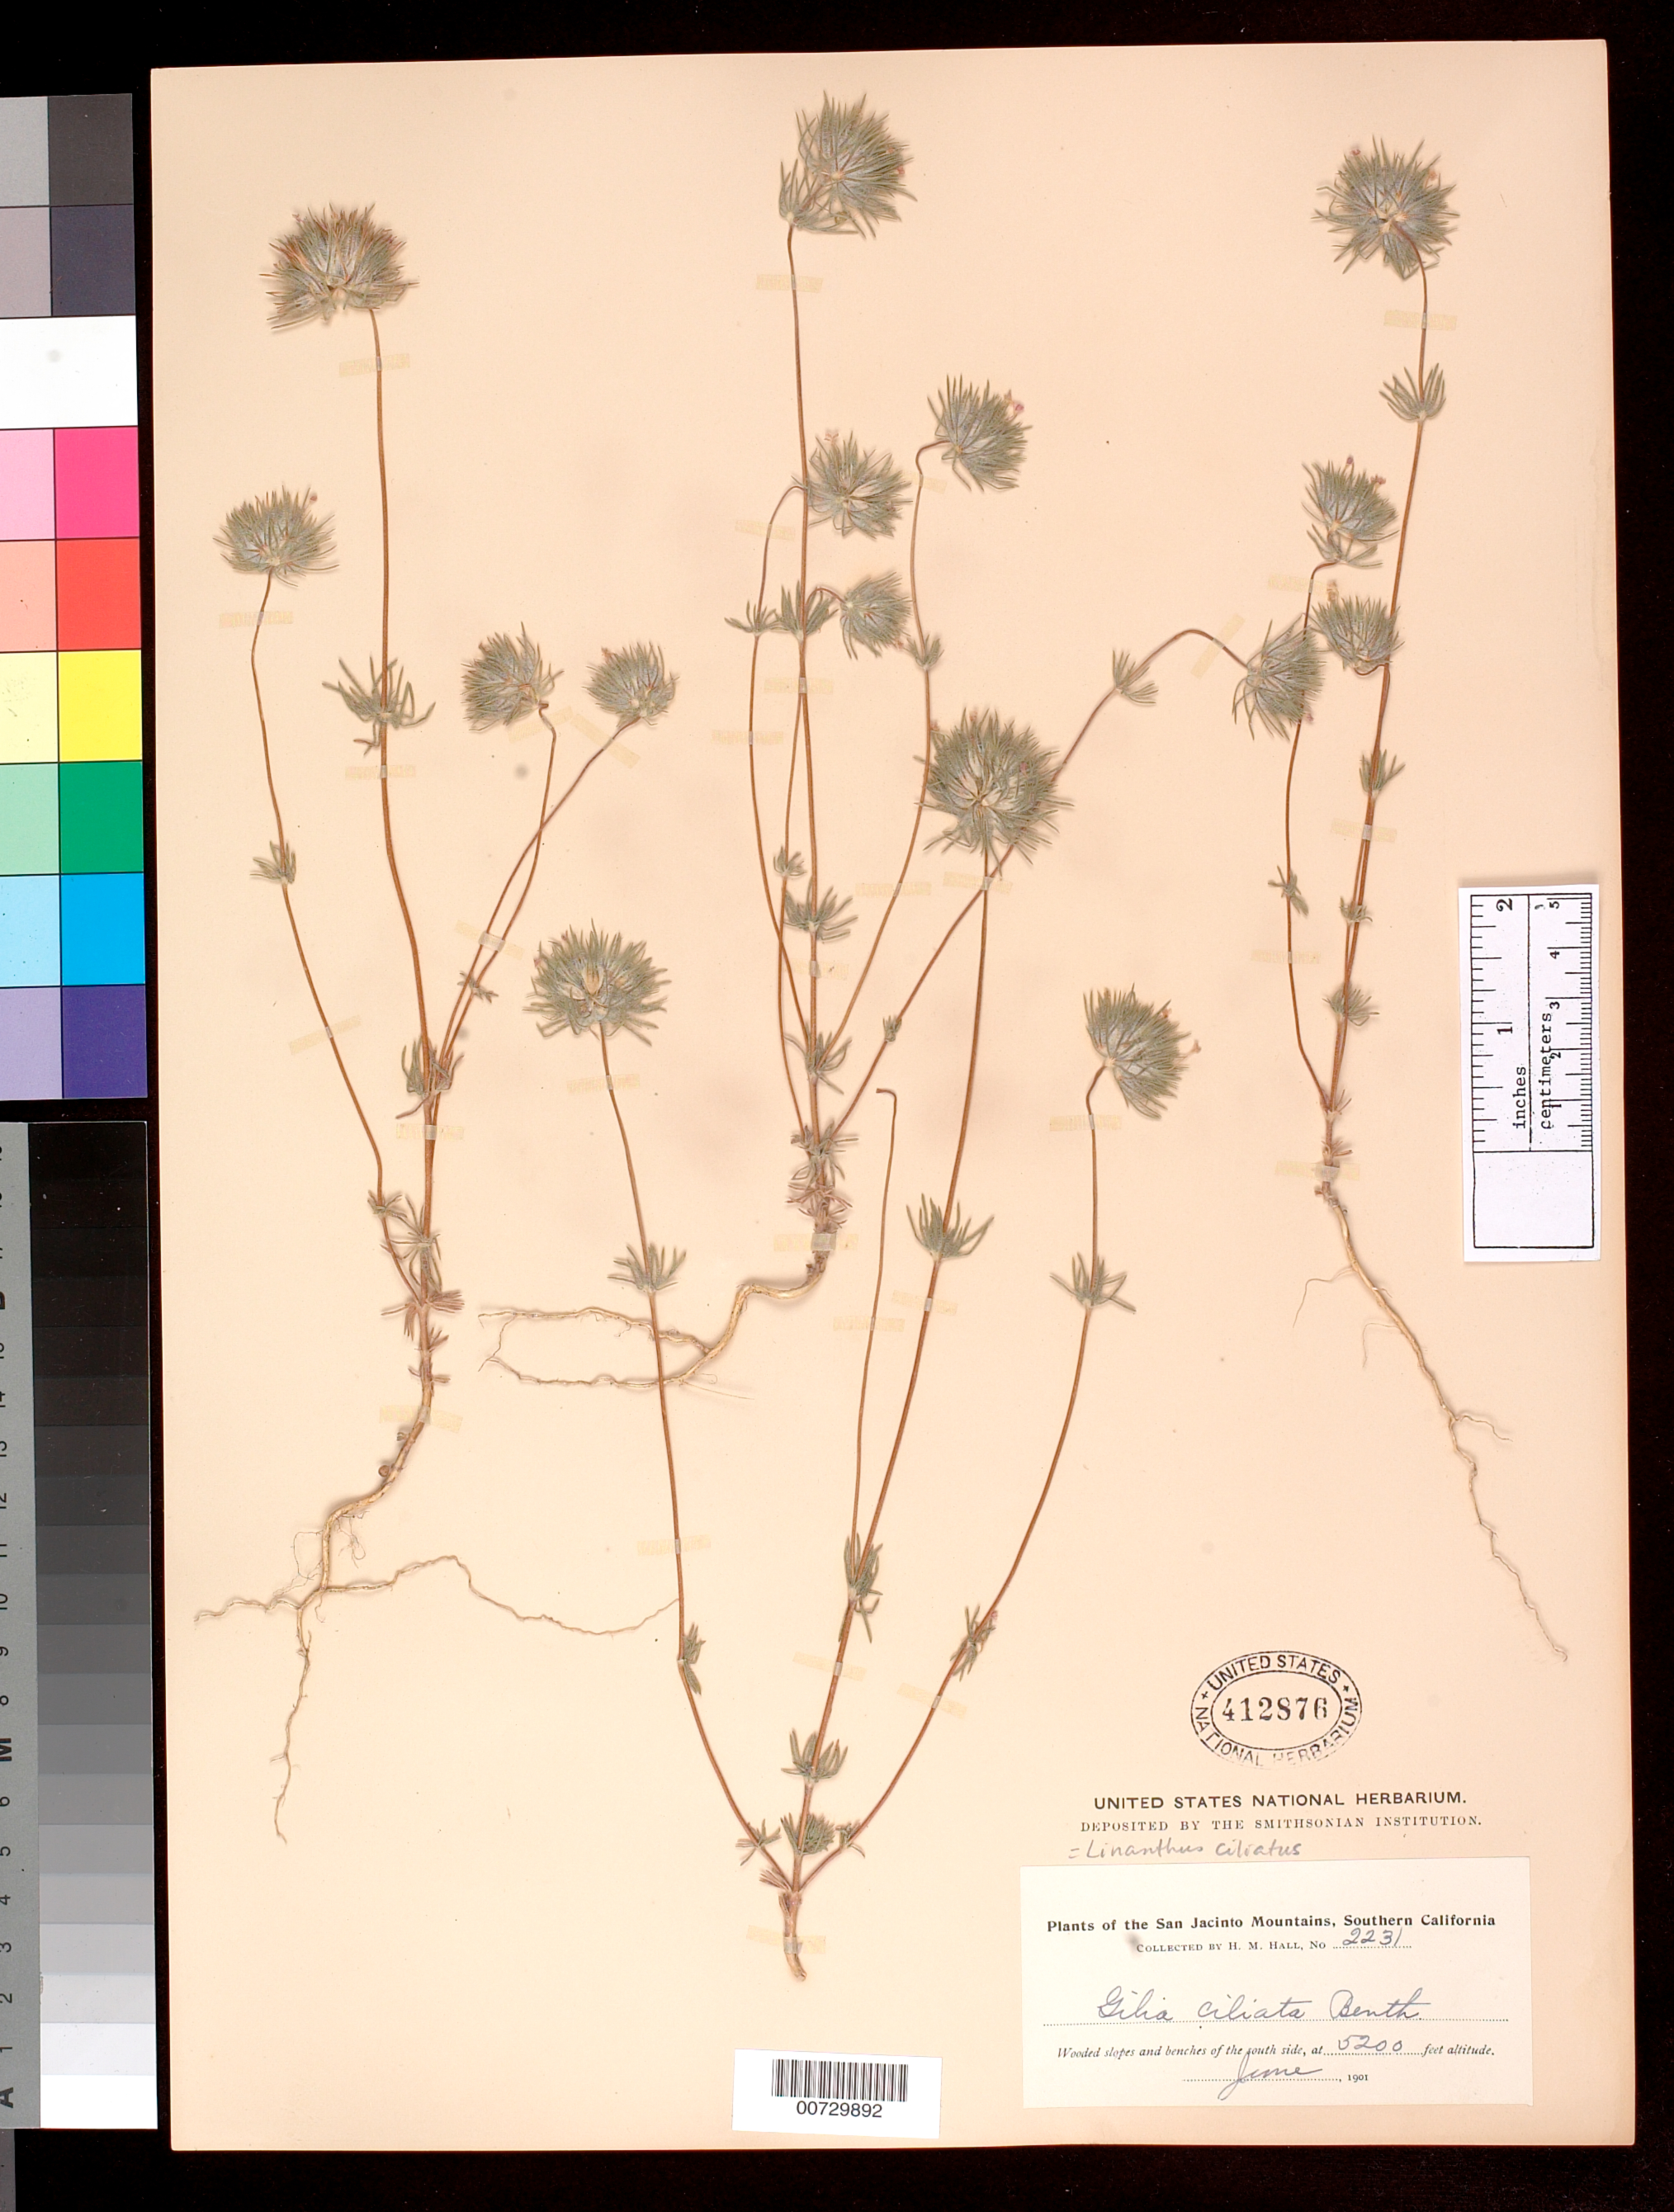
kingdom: Plantae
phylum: Tracheophyta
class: Magnoliopsida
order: Ericales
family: Polemoniaceae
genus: Leptosiphon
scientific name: Leptosiphon ciliatus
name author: (Benth.) Jeps.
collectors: H. M. Hall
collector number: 2231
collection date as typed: Jun 1901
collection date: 1901-06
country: United States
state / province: California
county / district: Riverside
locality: San Jacinto Mountains. Sauthern California.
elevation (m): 1585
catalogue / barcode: US 412876